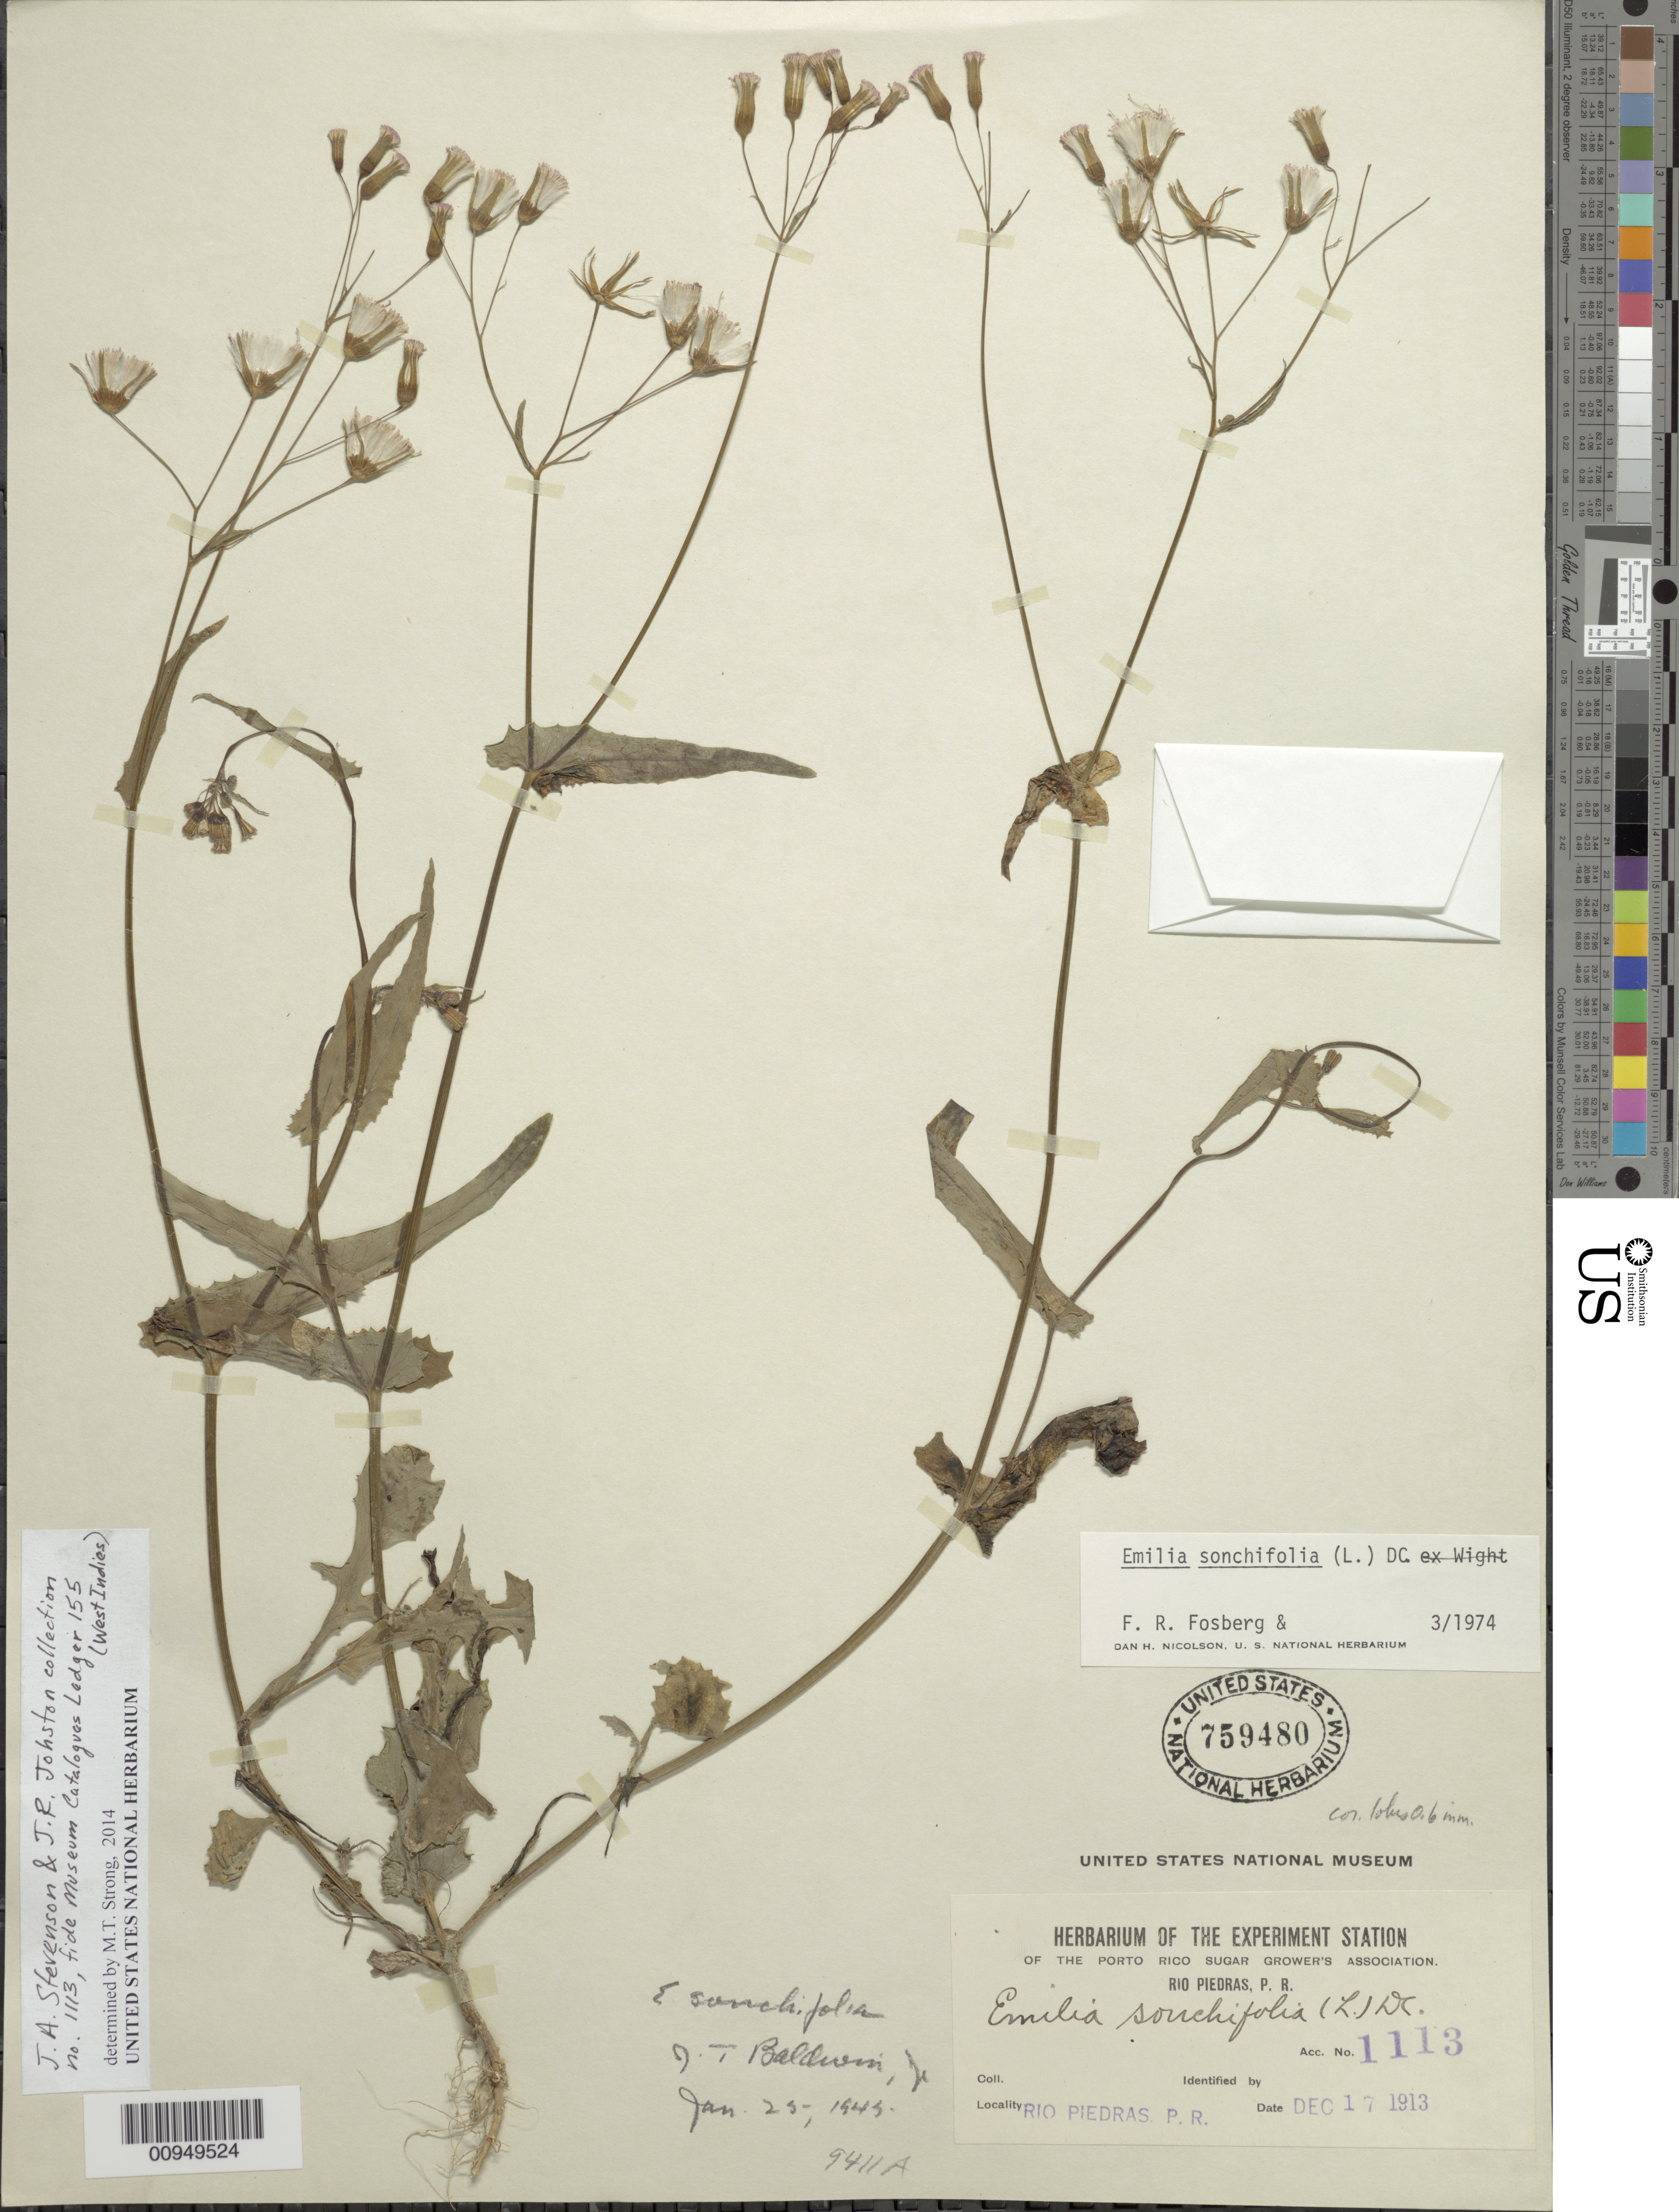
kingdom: Plantae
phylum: Tracheophyta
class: Magnoliopsida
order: Asterales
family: Asteraceae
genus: Emilia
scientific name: Emilia sonchifolia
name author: (L.) DC.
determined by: Fosberg, F. R.; Nicolson, D. H.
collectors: J. Stevenson & J. Johnston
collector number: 1113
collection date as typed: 17 Dec 1913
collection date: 1913-12-17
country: Puerto Rico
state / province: San Juan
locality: Rio Piedras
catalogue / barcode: US 759480